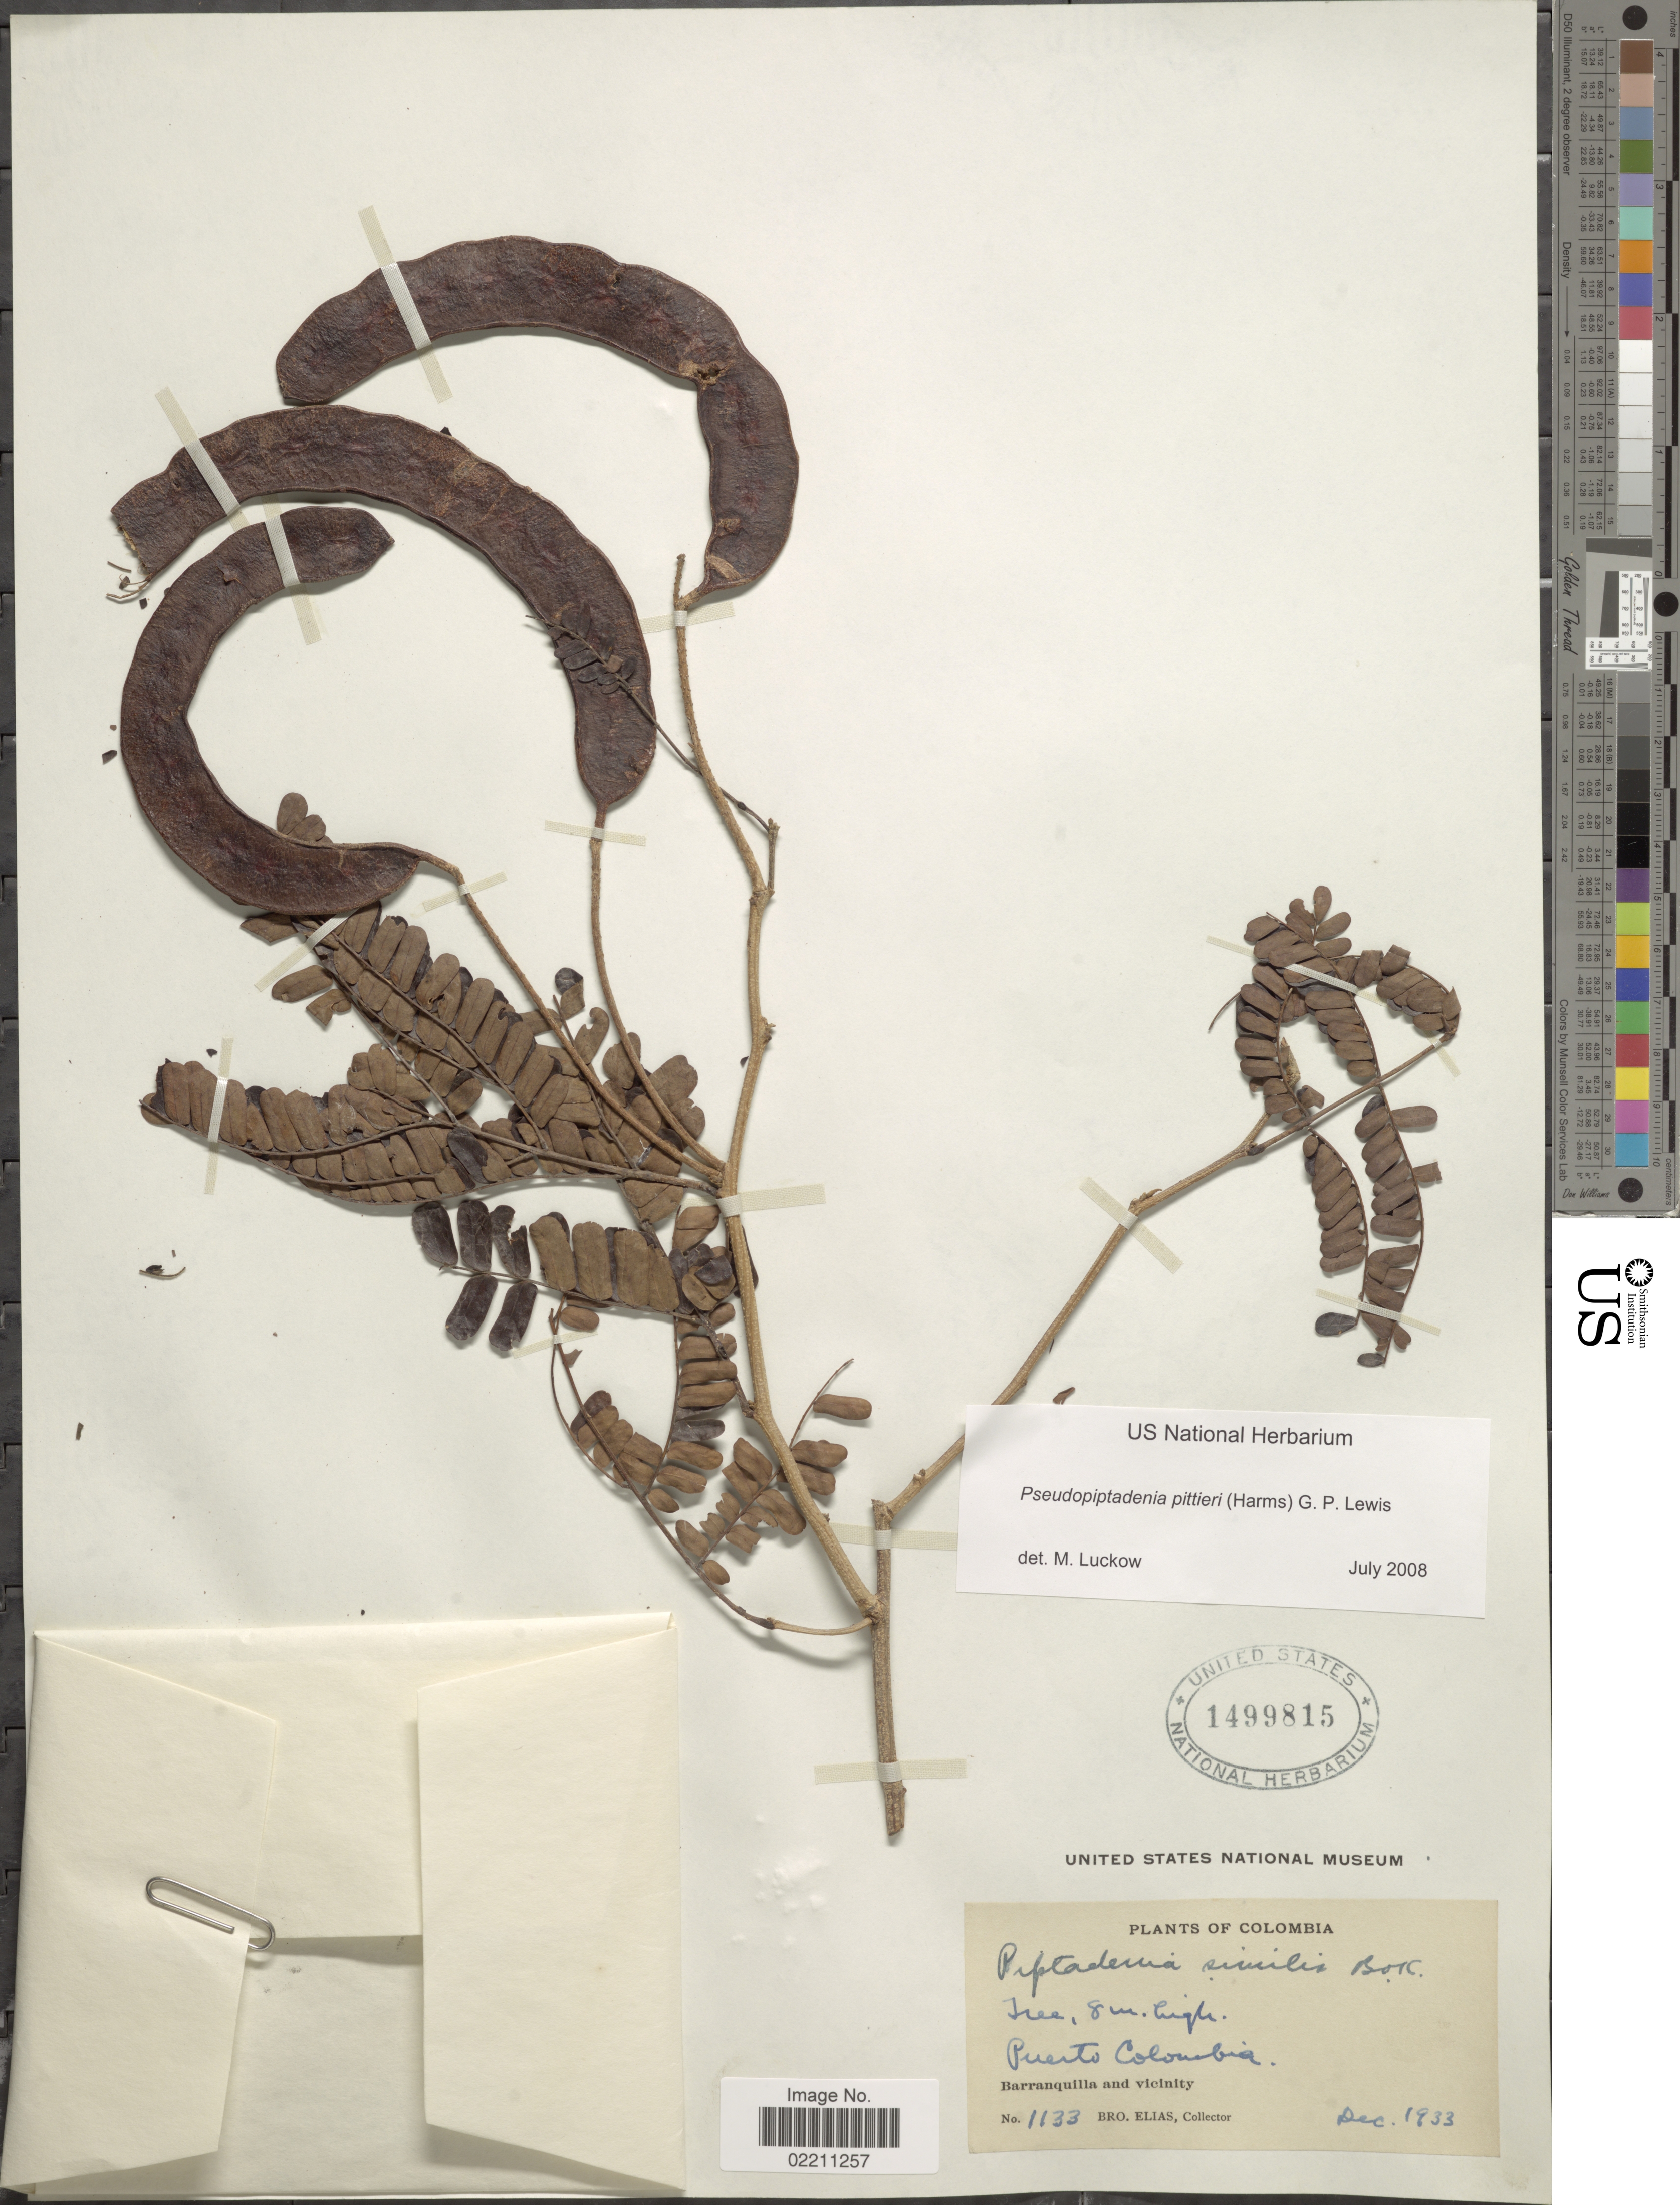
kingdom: Plantae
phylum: Tracheophyta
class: Magnoliopsida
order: Fabales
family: Fabaceae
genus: Marlimorimia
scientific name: Marlimorimia pittieri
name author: (Harms) L.P. Queiroz & L.M. Borges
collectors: Bro. Elias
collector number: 1133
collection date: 1933-12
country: Colombia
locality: Puerto Colombia, Barranquilla and vicinity.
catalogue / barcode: US 1499815